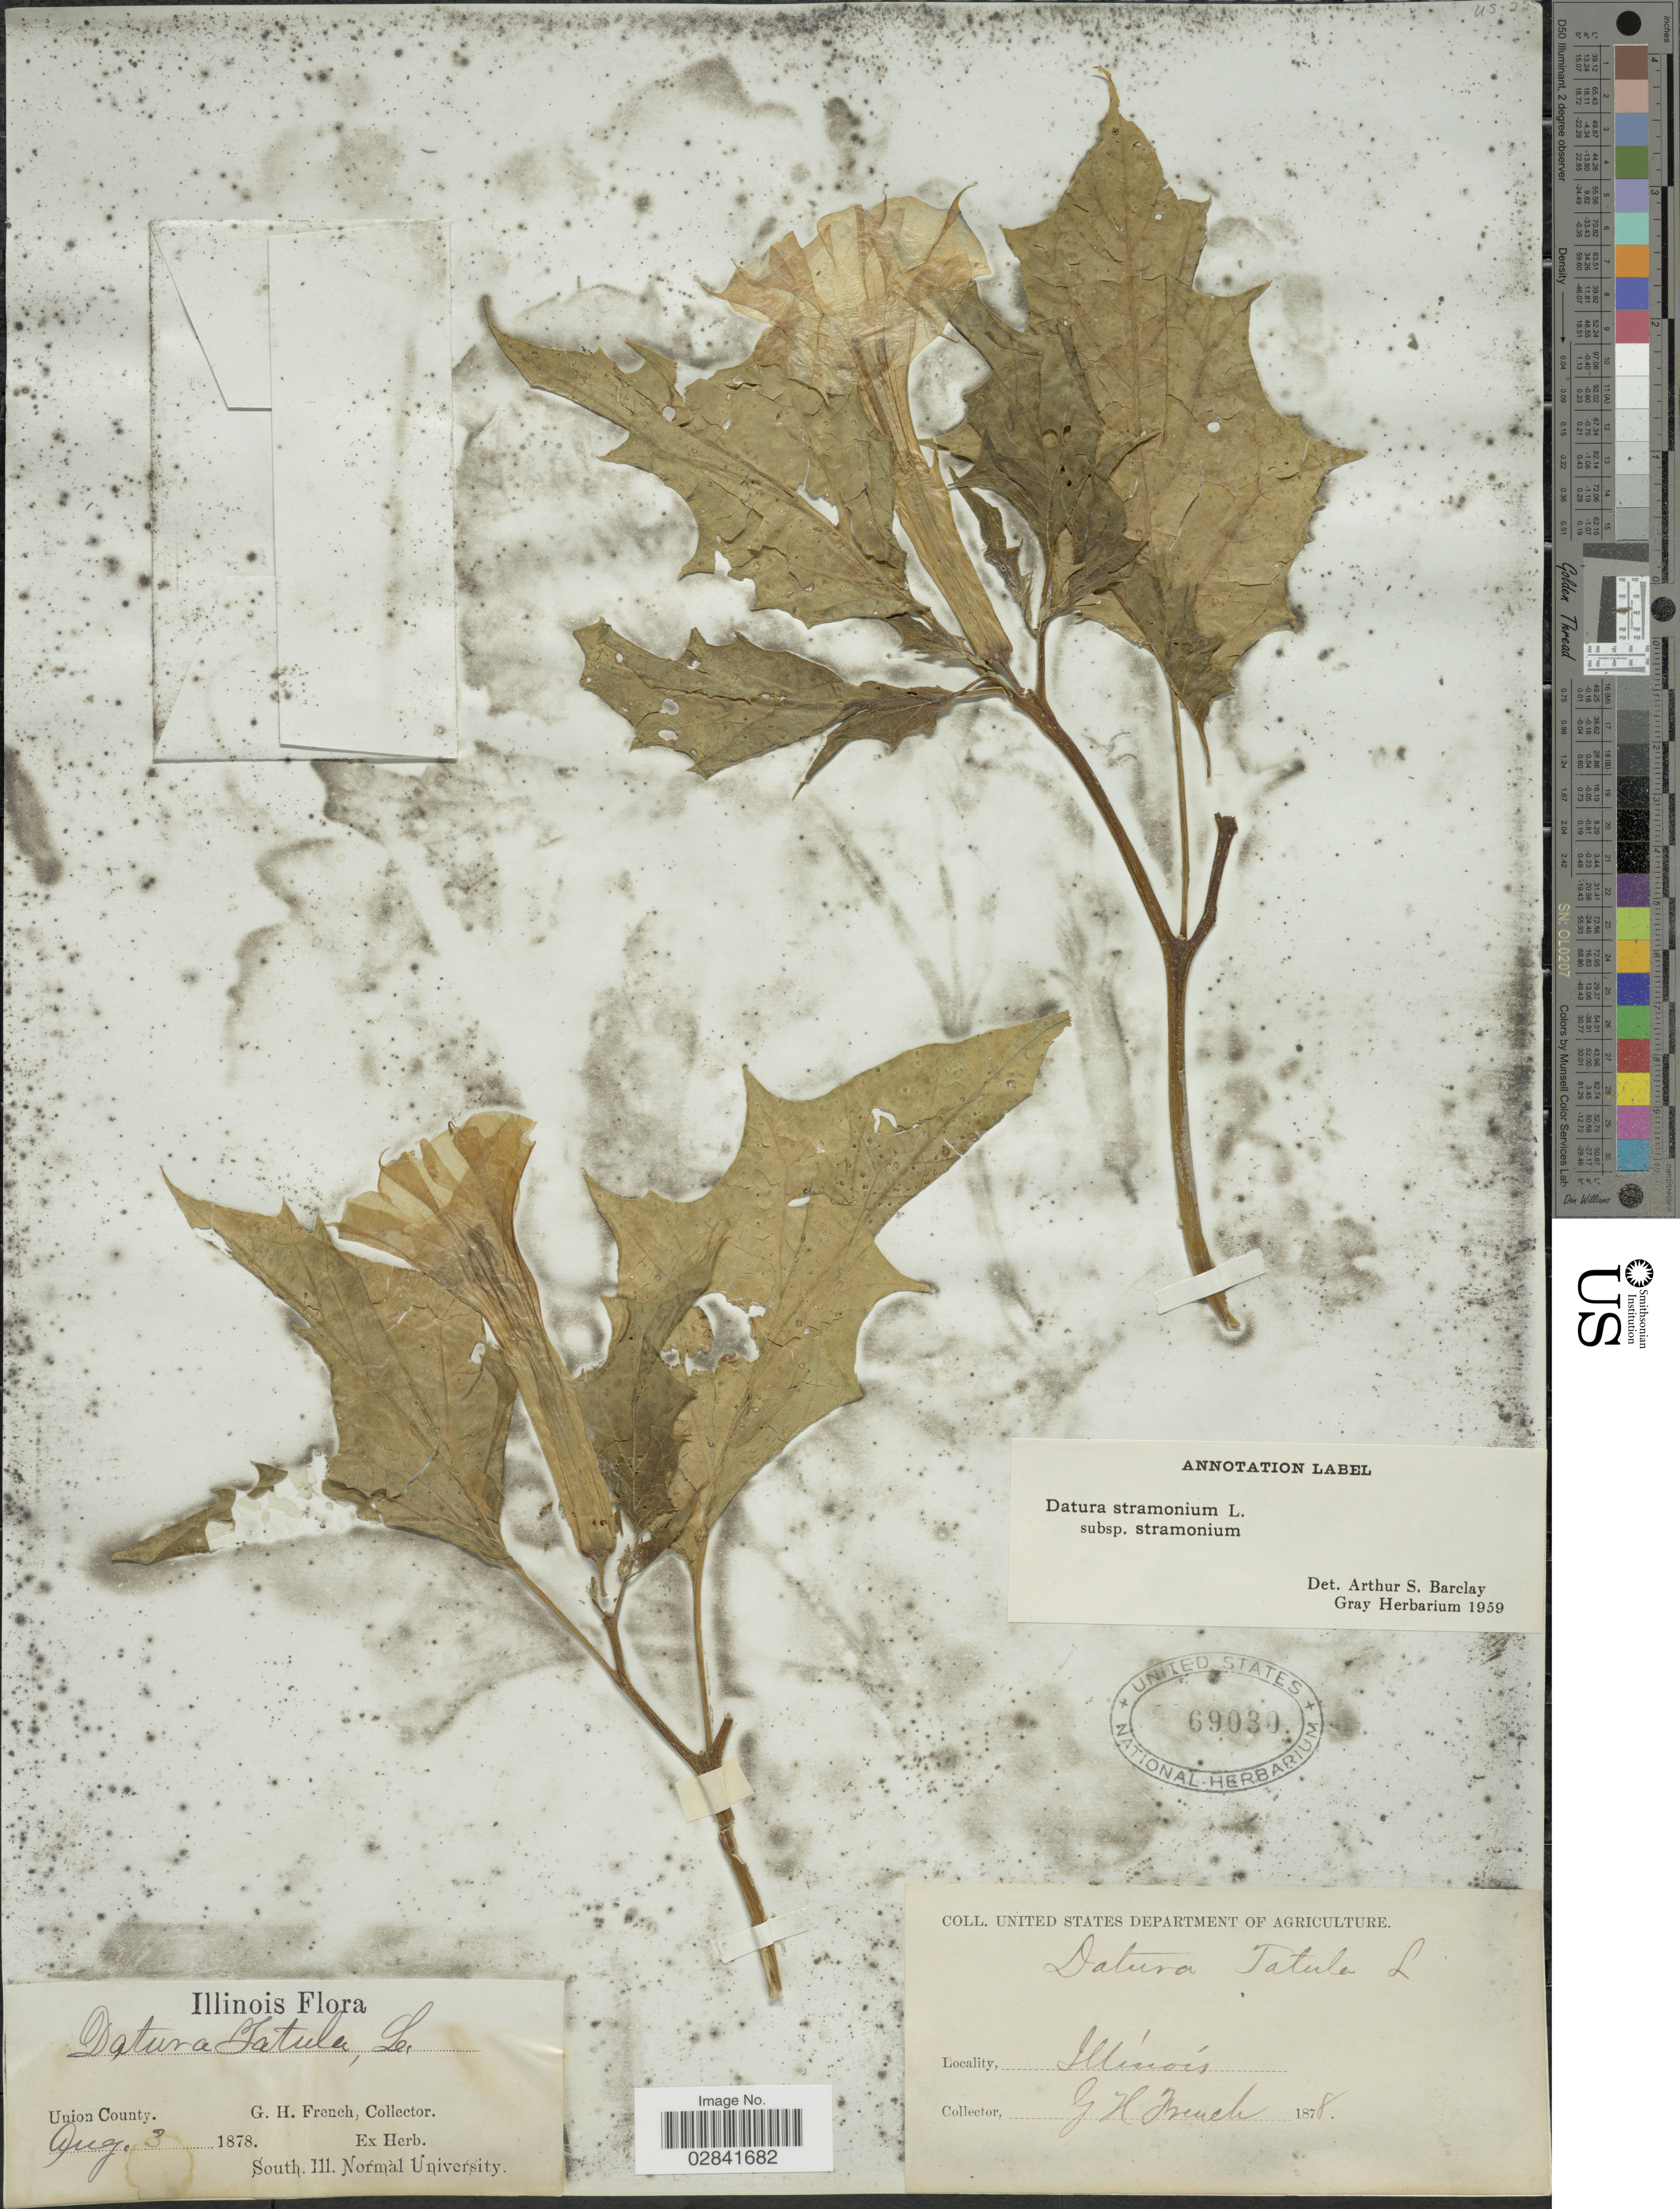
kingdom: Plantae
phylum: Tracheophyta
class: Magnoliopsida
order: Solanales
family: Solanaceae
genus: Datura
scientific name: Datura stramonium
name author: L.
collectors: G. H. French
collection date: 1878-08-03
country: United States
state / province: Illinois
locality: Union County.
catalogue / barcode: US 69030